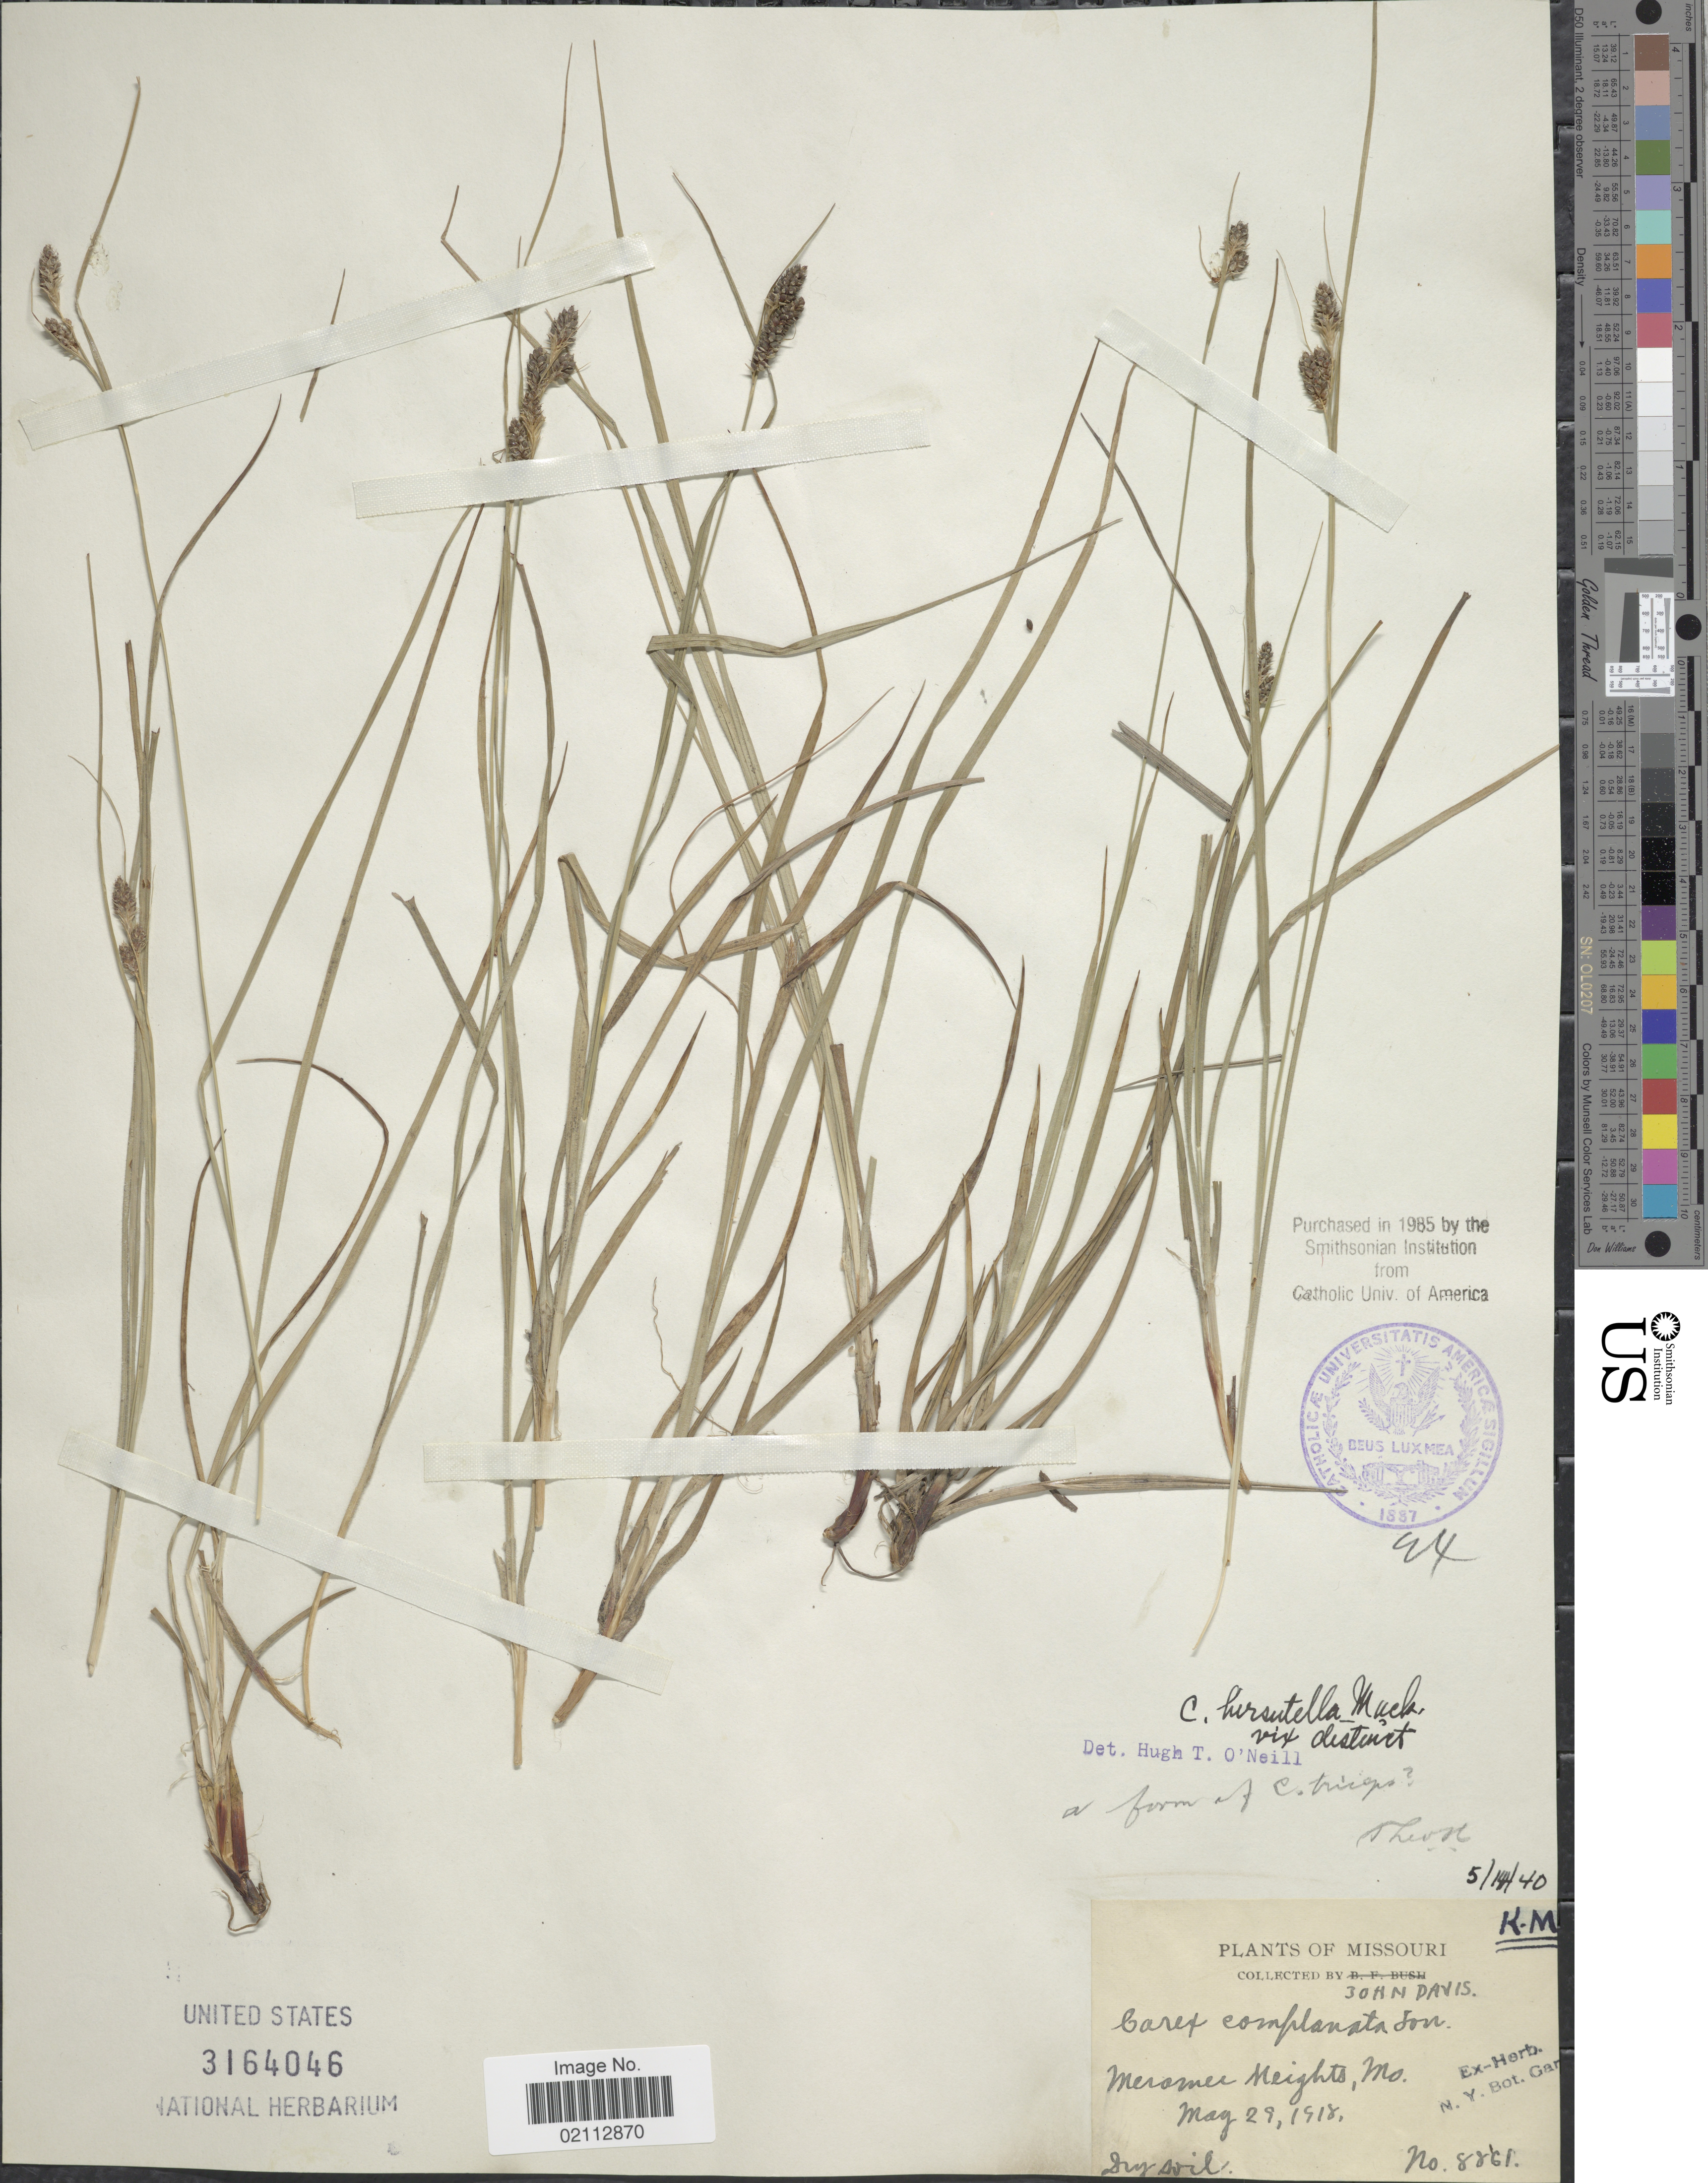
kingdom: Plantae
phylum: Tracheophyta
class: Liliopsida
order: Poales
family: Cyperaceae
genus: Carex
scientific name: Carex hirsutella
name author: Mack.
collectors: J. Davis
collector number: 8861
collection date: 1918-05-29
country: United States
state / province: Missouri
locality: Meramec Heights, Mo.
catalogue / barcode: US 3164046